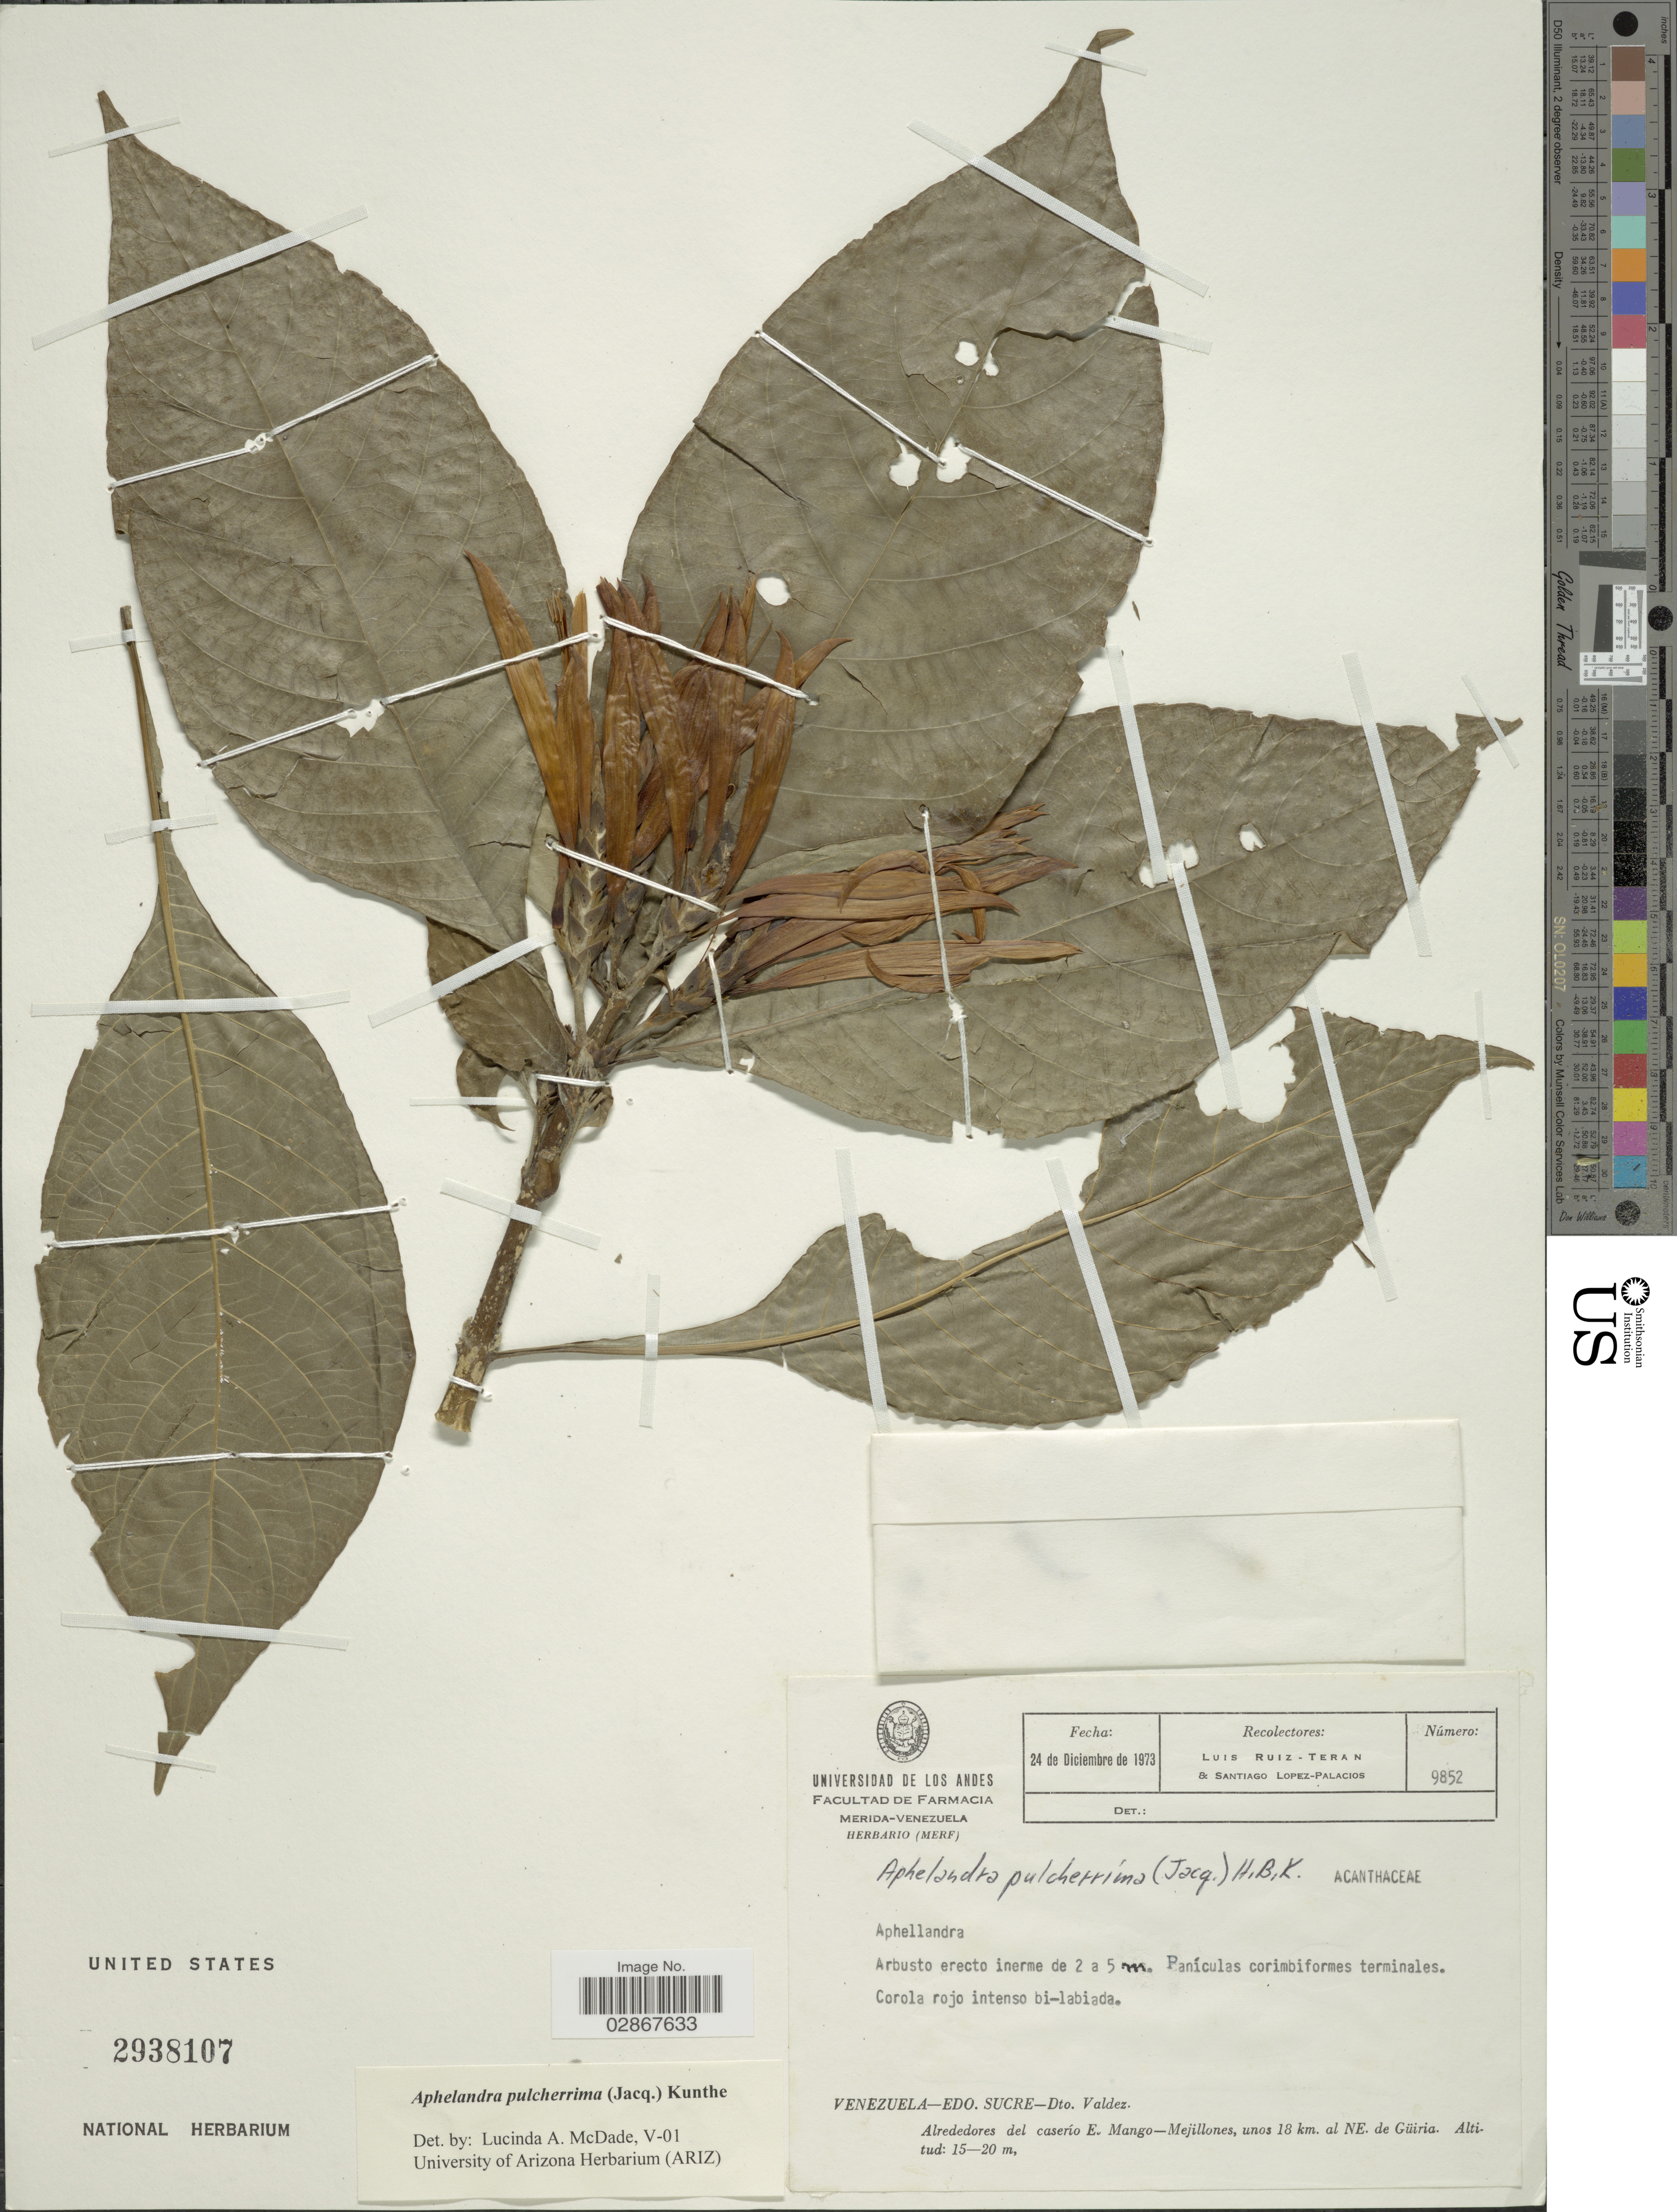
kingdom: Plantae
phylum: Tracheophyta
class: Magnoliopsida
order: Lamiales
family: Acanthaceae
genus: Aphelandra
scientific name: Aphelandra pulcherrima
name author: (Jacq.) Kunth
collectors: L. Teran & S. López-Palacios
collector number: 9852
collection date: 1973-12-24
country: Venezuela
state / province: Sucre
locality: Dto. Valdez. Alrededores del caserío E. Mango-Mejillones, unos 18 km. al NE. de Güiria.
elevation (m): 15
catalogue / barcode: US 2938107